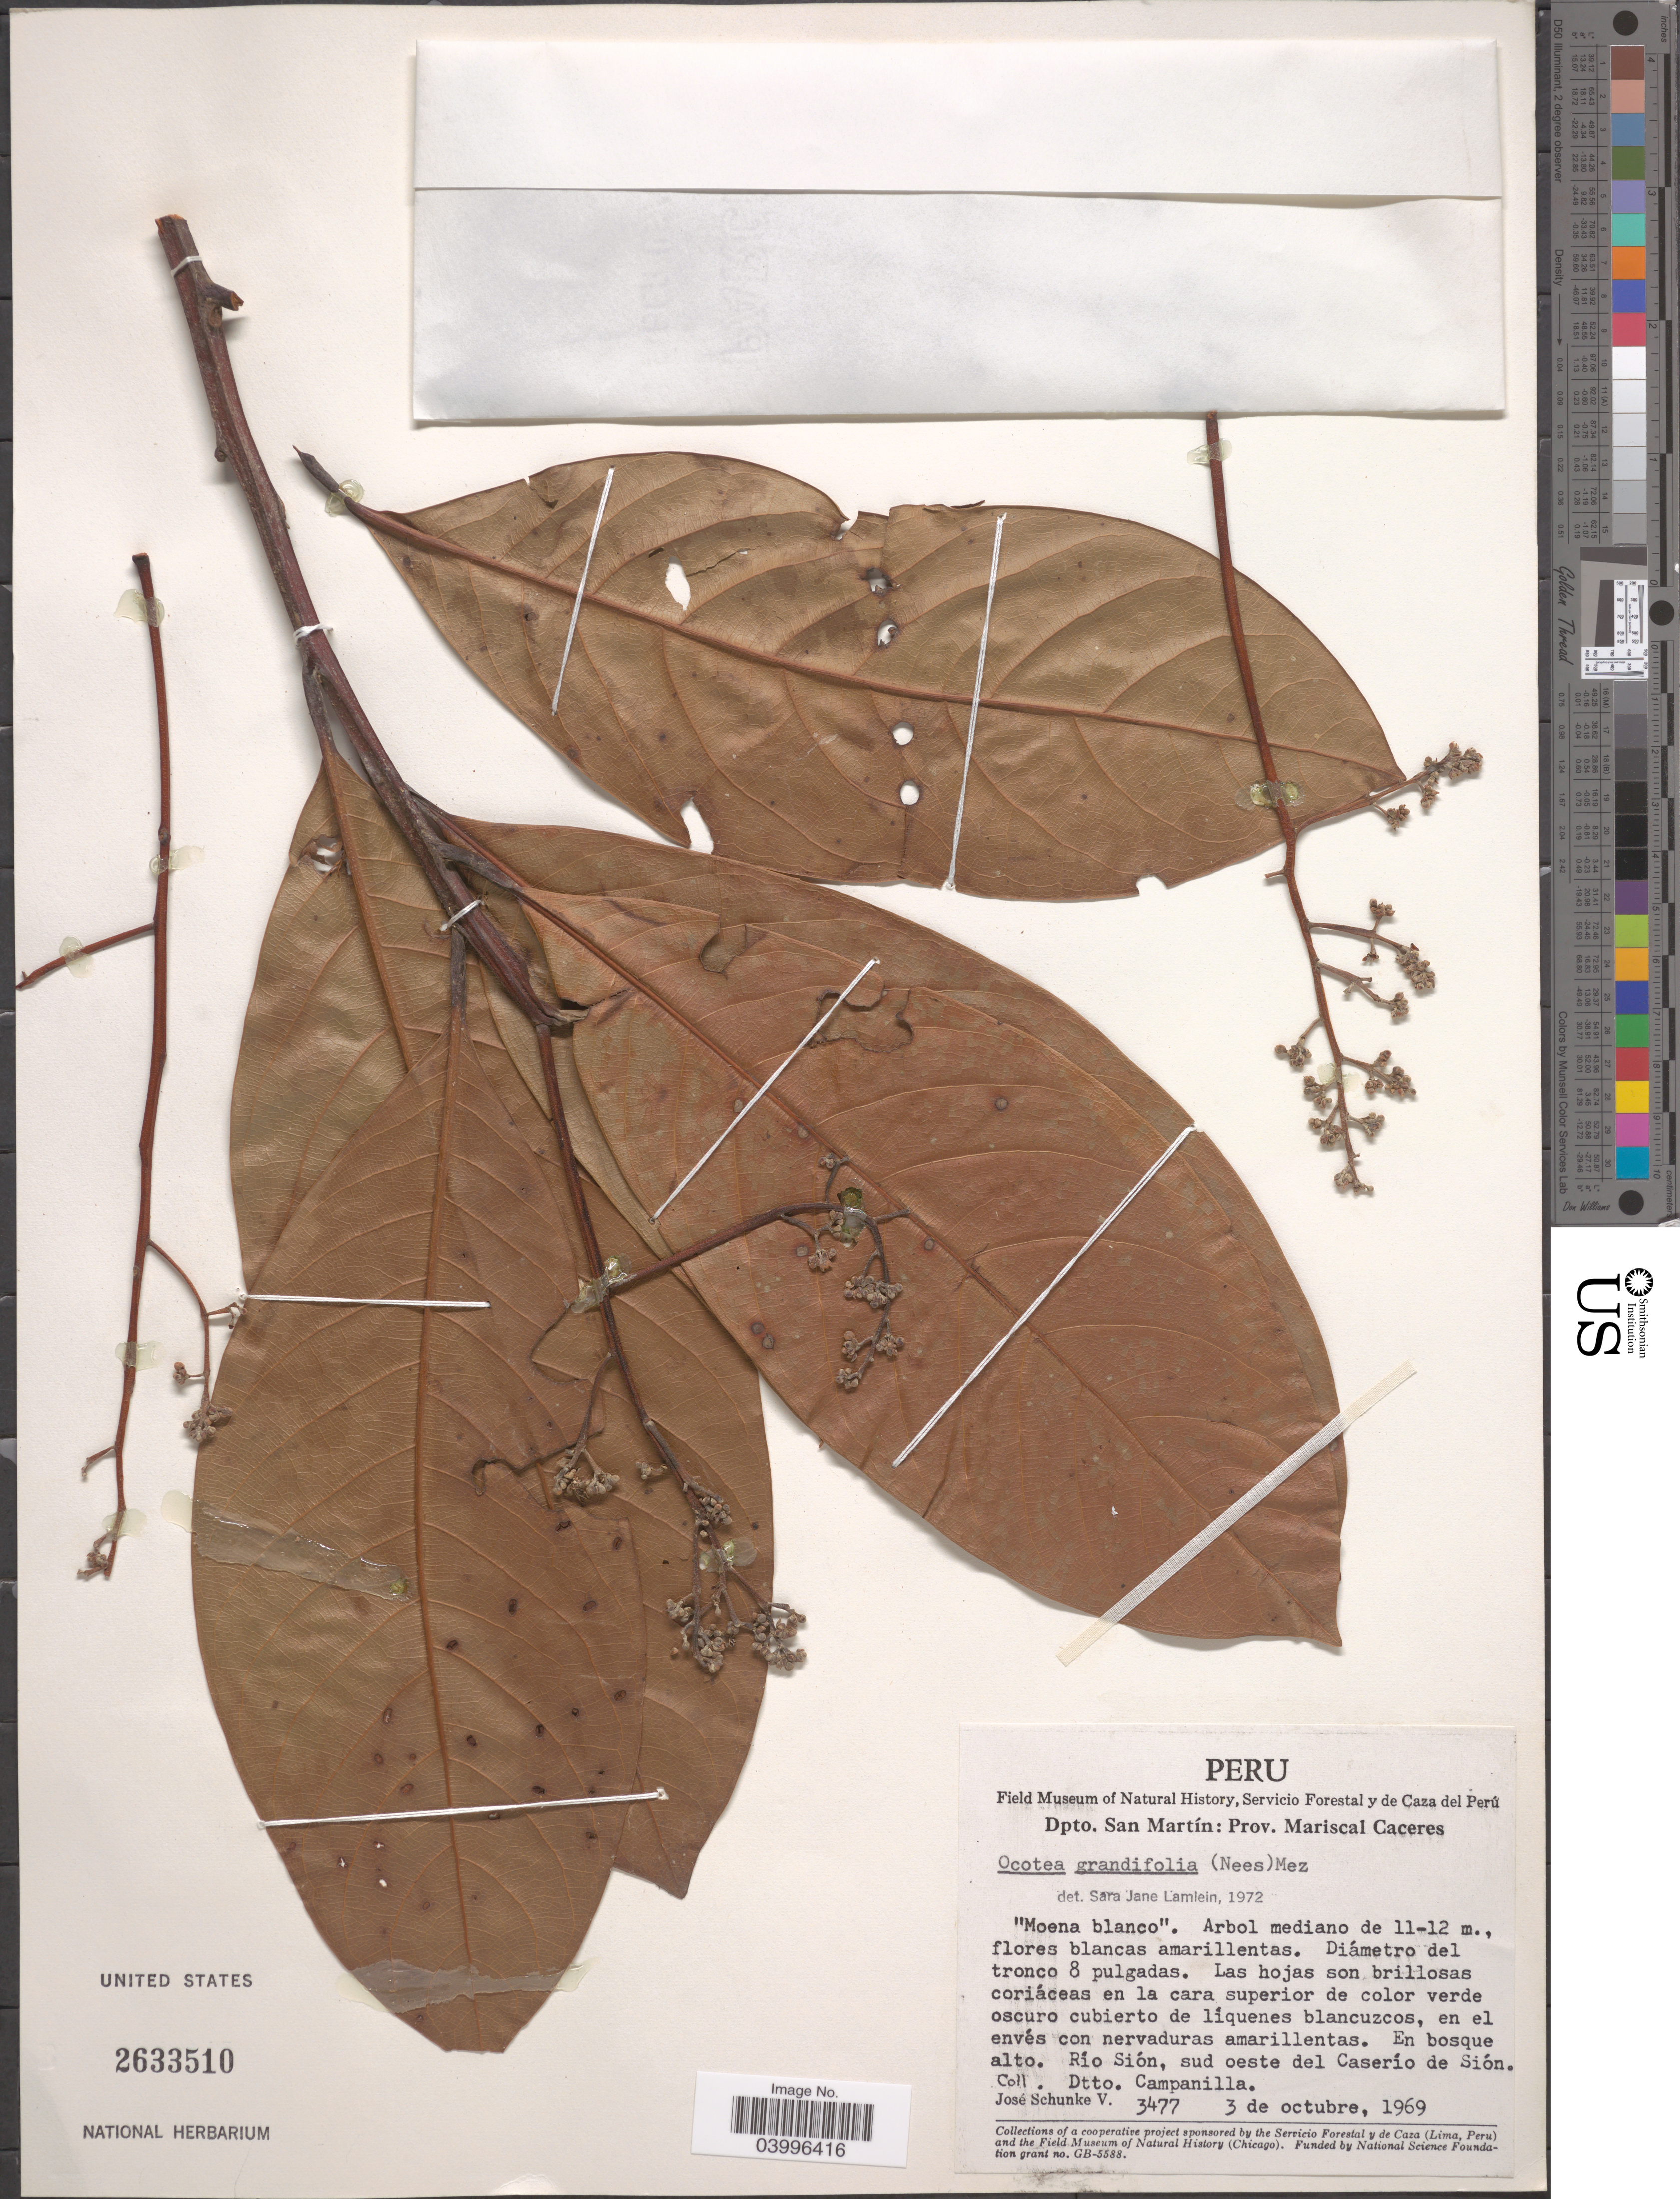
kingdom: Plantae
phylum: Tracheophyta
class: Magnoliopsida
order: Laurales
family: Lauraceae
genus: Ocotea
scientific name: Ocotea grandifolia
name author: (Nees) Mez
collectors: J. Schunke Vigo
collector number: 3477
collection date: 1969-10-03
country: Peru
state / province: San Martín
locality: Dpto. San Martín: Prov. Mariscal Caceres. En bosque alto. Río Sión, sud oeste del Caserío de Sión. Dtto. Campanilla.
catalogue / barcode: US 2633510